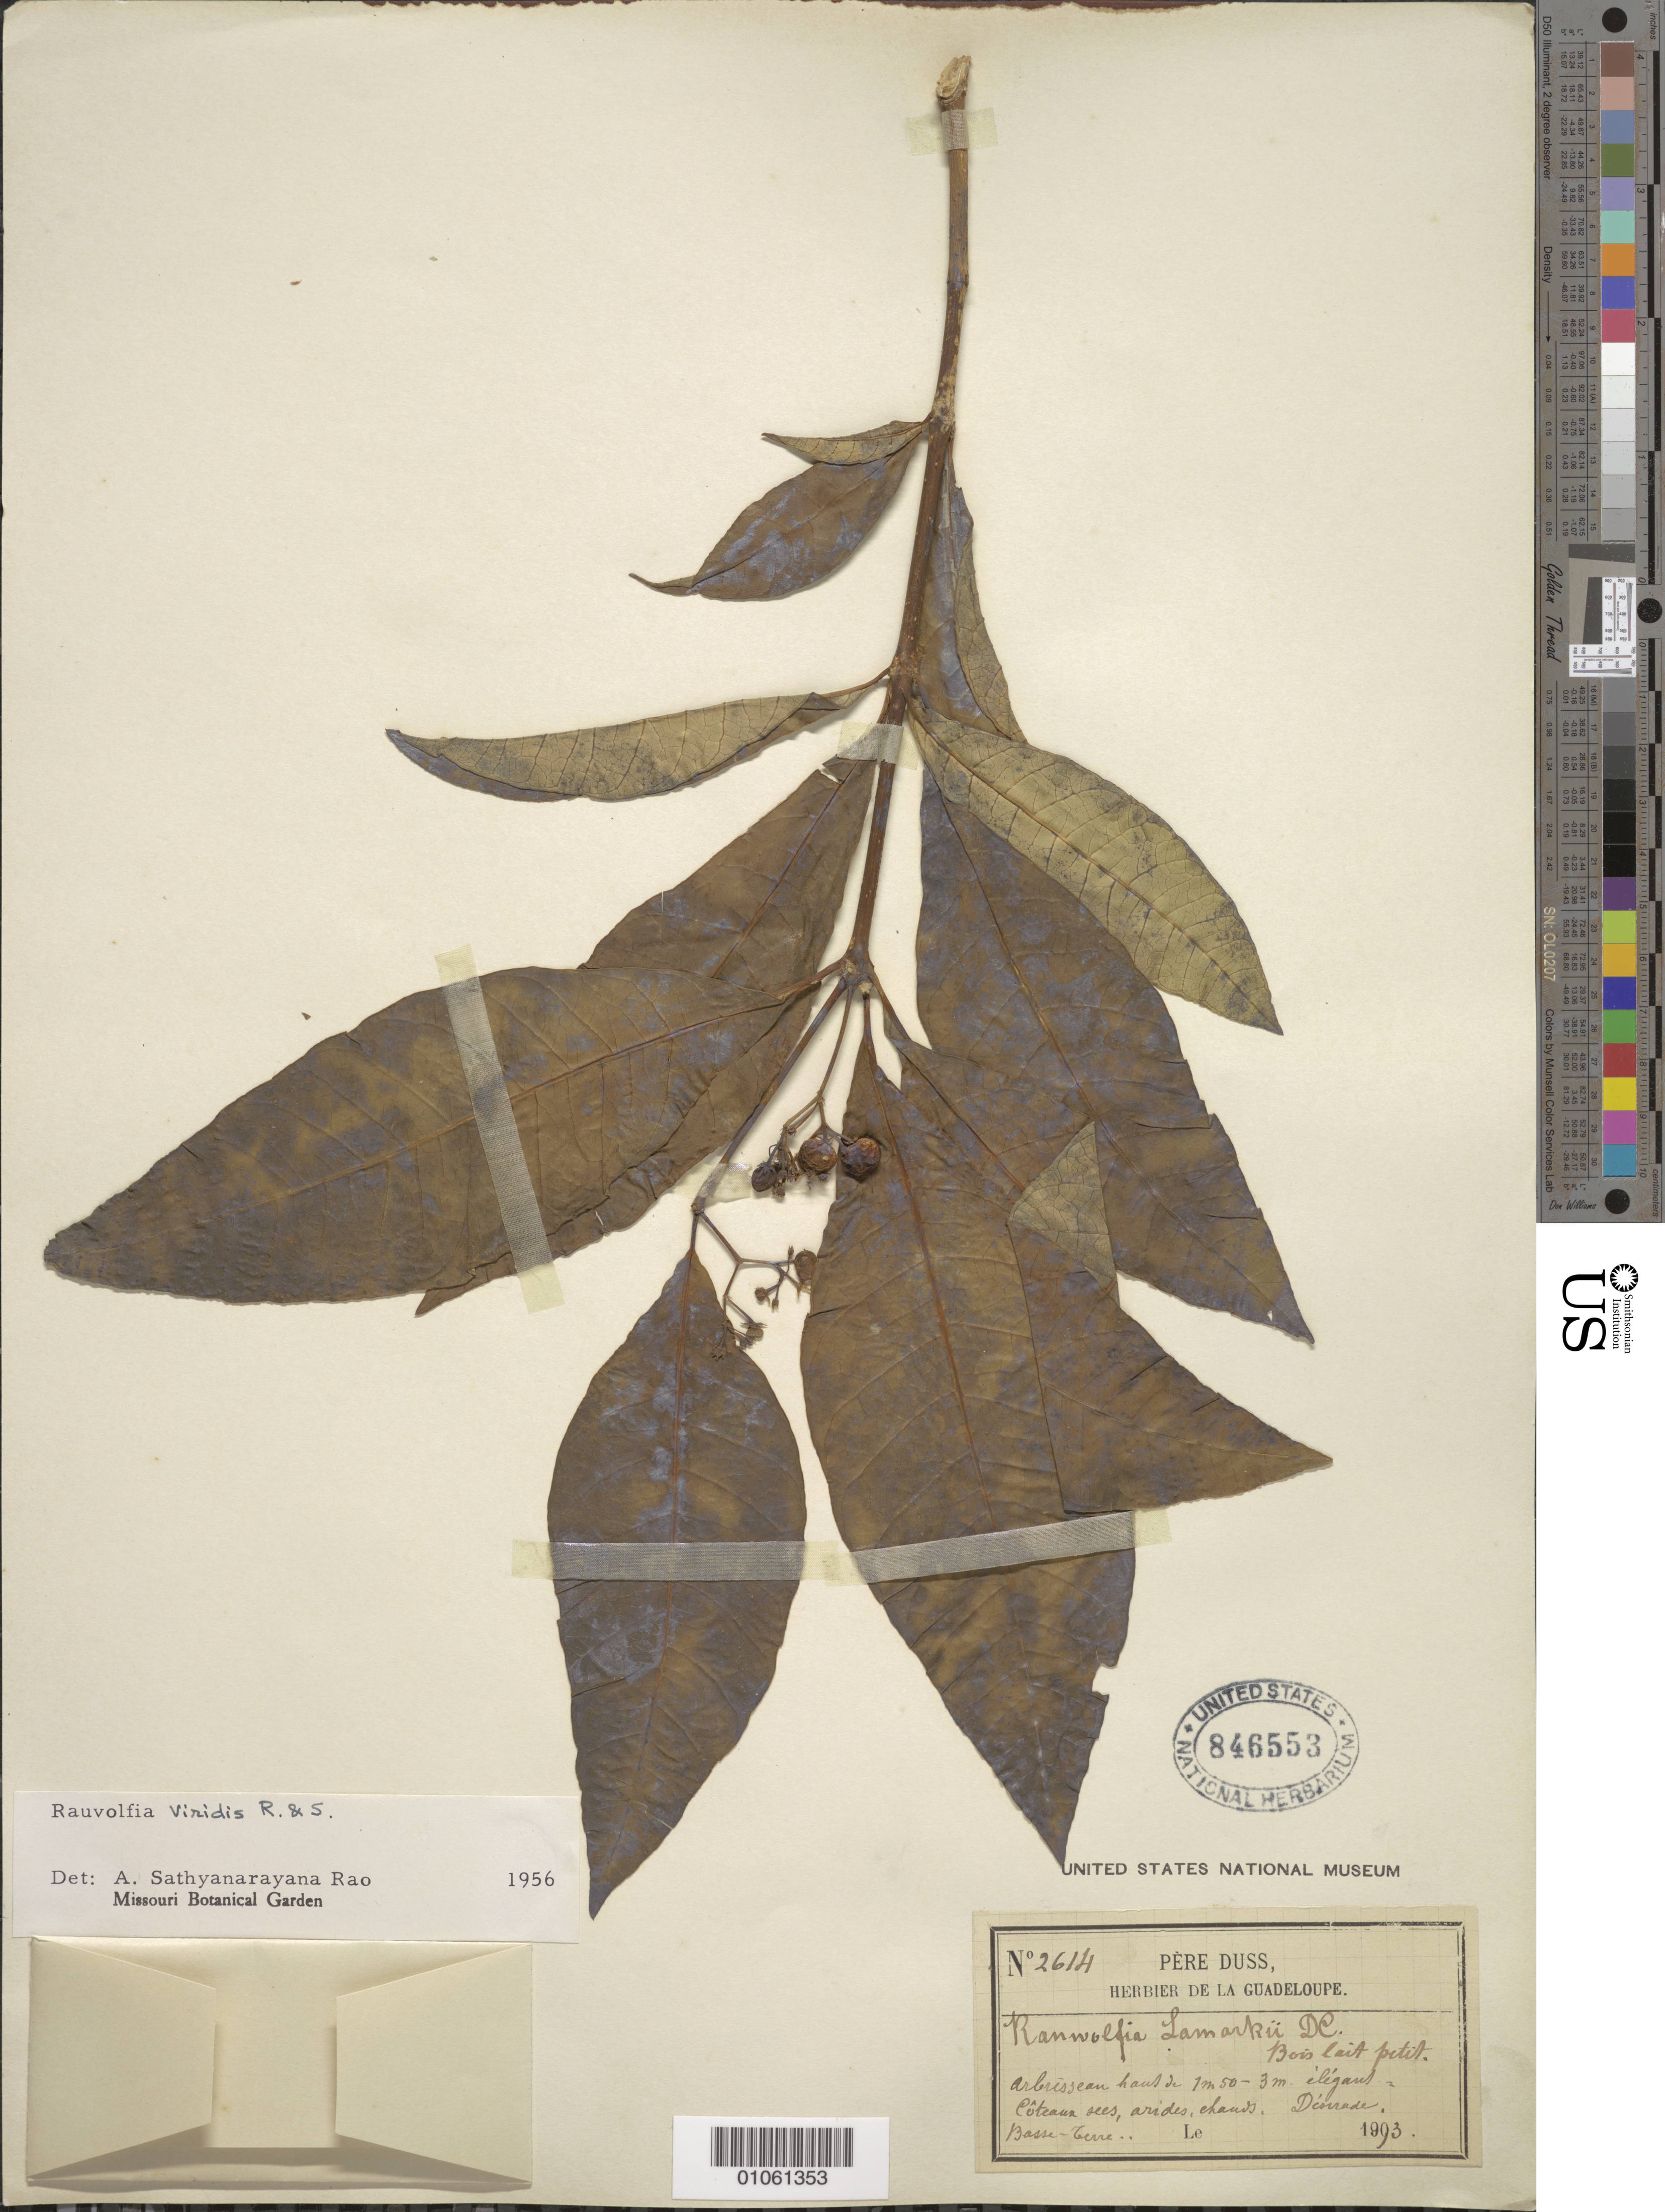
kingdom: Plantae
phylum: Tracheophyta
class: Magnoliopsida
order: Gentianales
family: Apocynaceae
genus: Rauvolfia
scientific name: Rauvolfia viridis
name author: Willd. ex Roem. & Schult.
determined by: Koch, I.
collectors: Père Duss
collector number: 2614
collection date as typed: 1903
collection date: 1903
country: Guadeloupe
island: Basse Terre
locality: Déorrade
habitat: Côteaux sees, arides, chauds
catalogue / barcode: US 846553